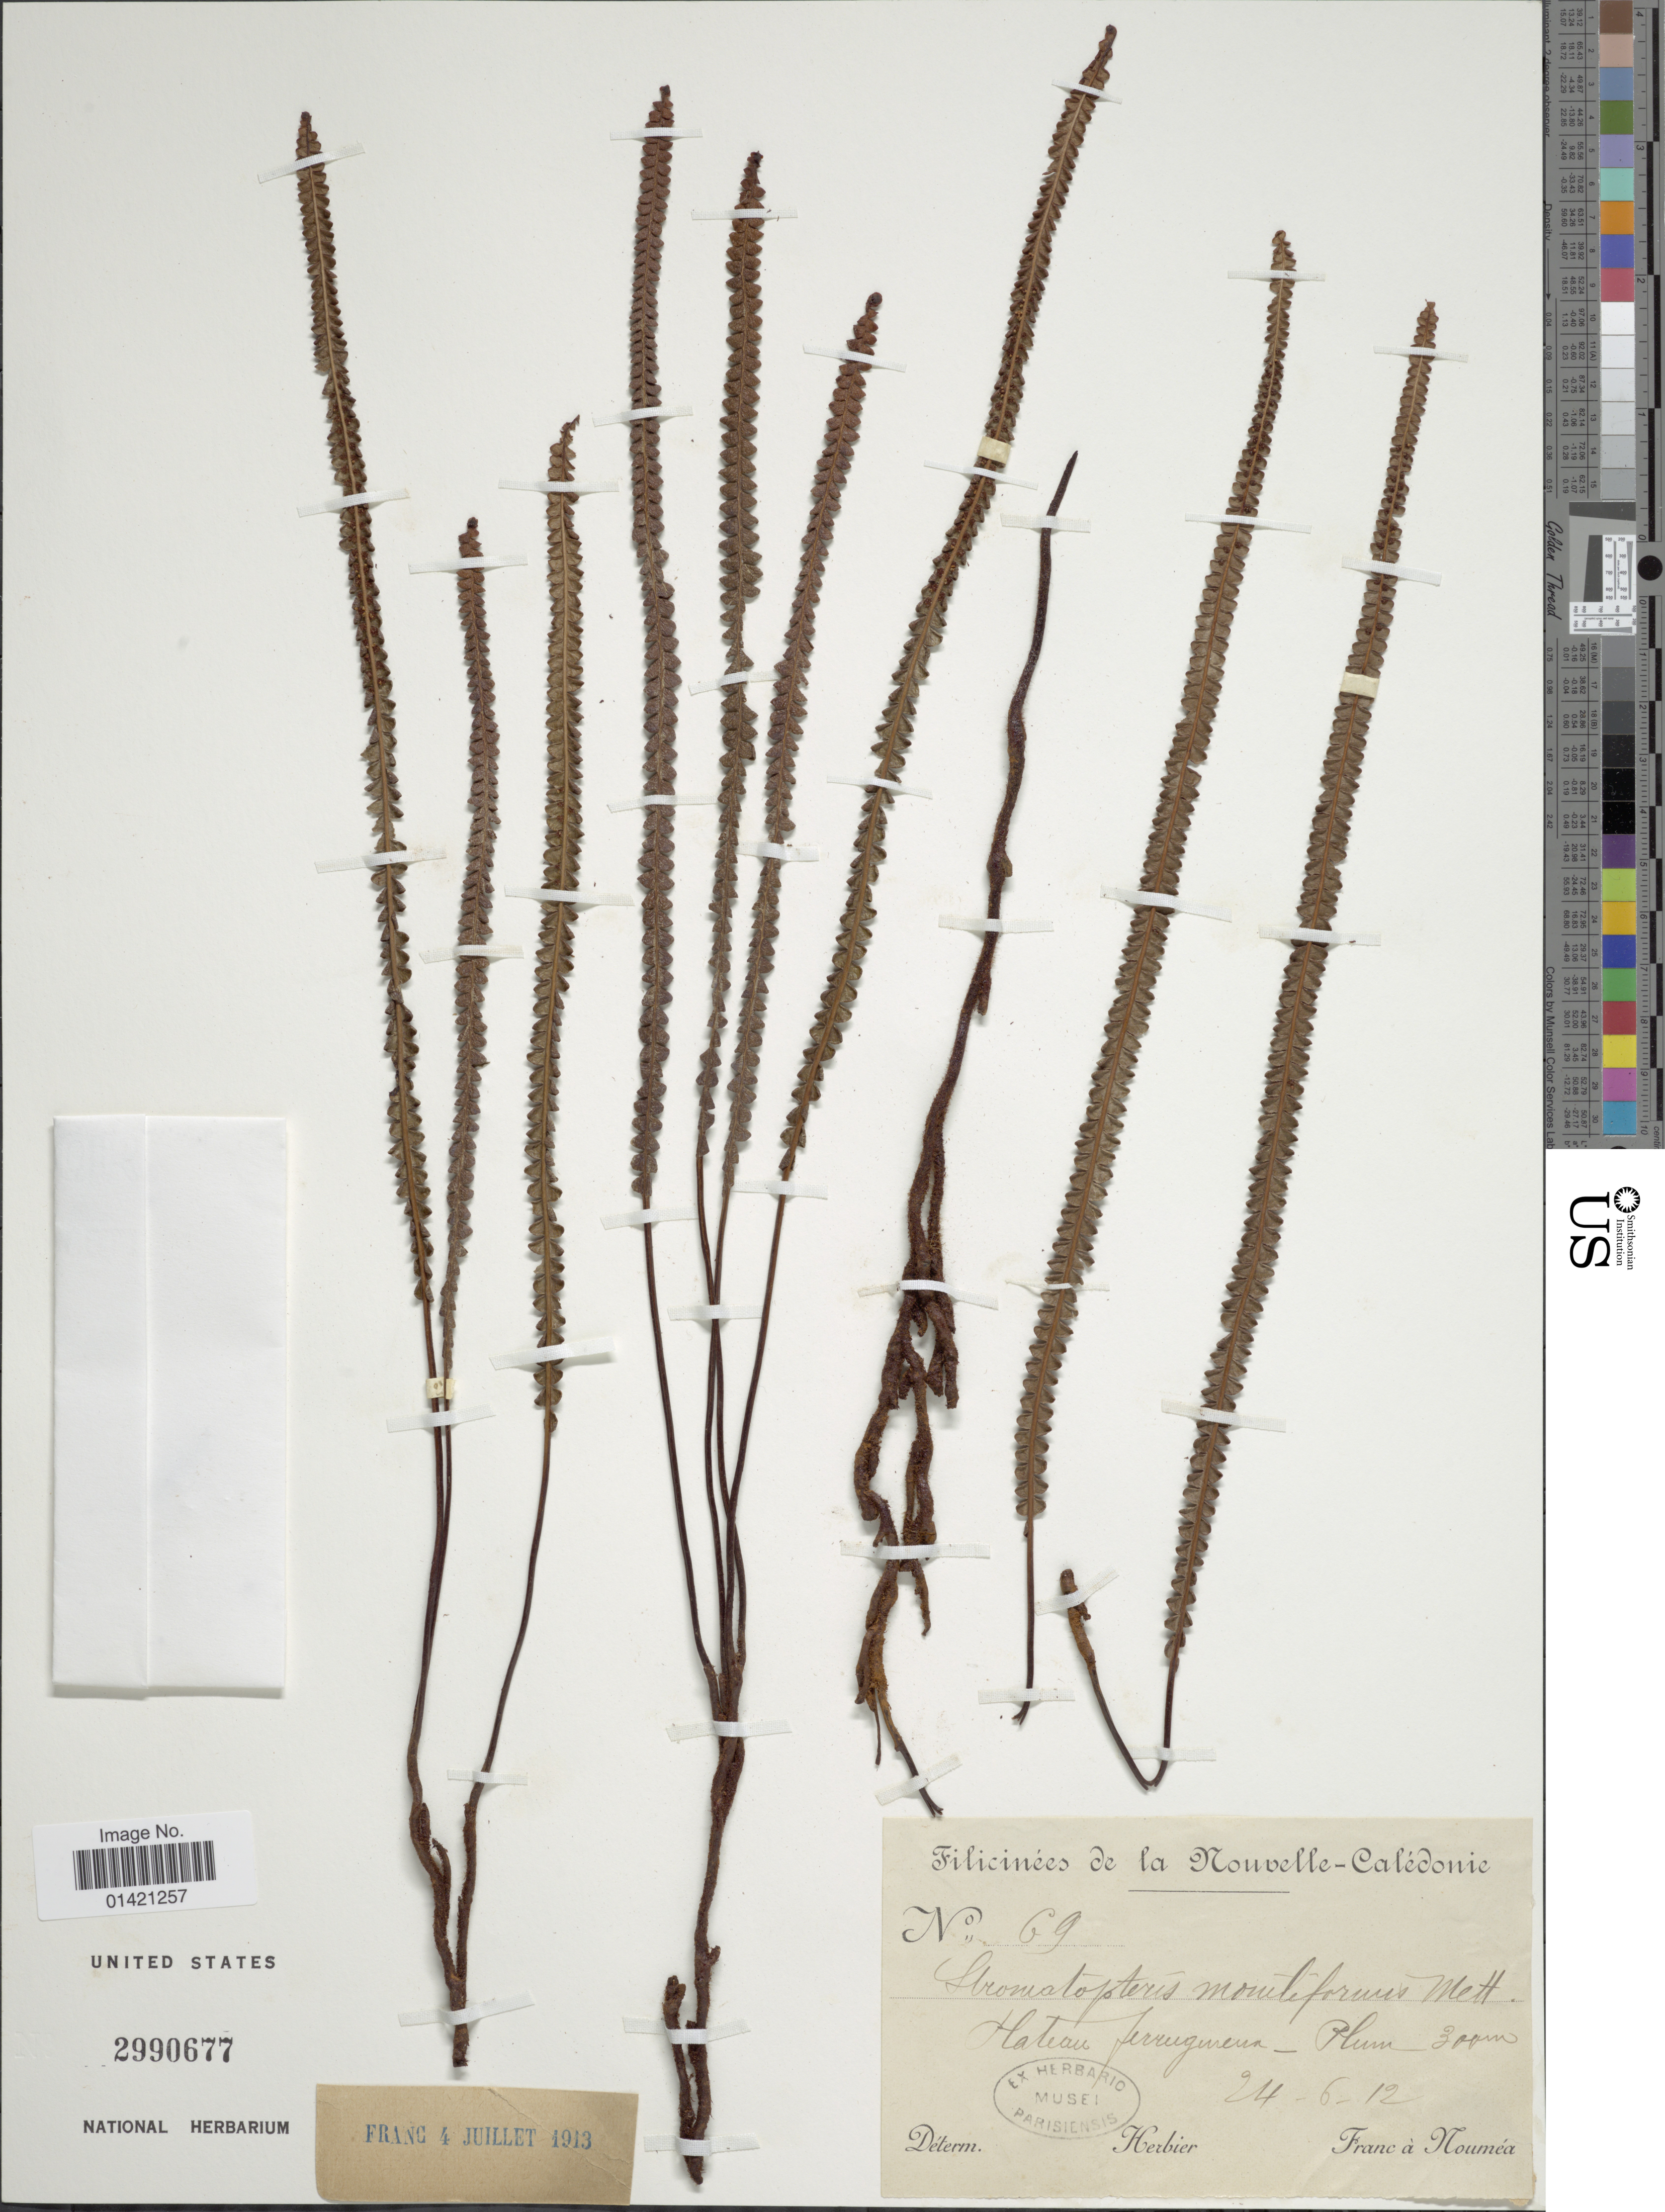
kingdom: Plantae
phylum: Tracheophyta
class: Polypodiopsida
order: Gleicheniales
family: Gleicheniaceae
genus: Stromatopteris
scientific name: Stromatopteris moniliformis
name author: Mett.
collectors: Franc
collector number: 69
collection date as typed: Transcribed d/m/y: 24/6/12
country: New Caledonia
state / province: South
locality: Plum.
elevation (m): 300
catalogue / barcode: US 2990677